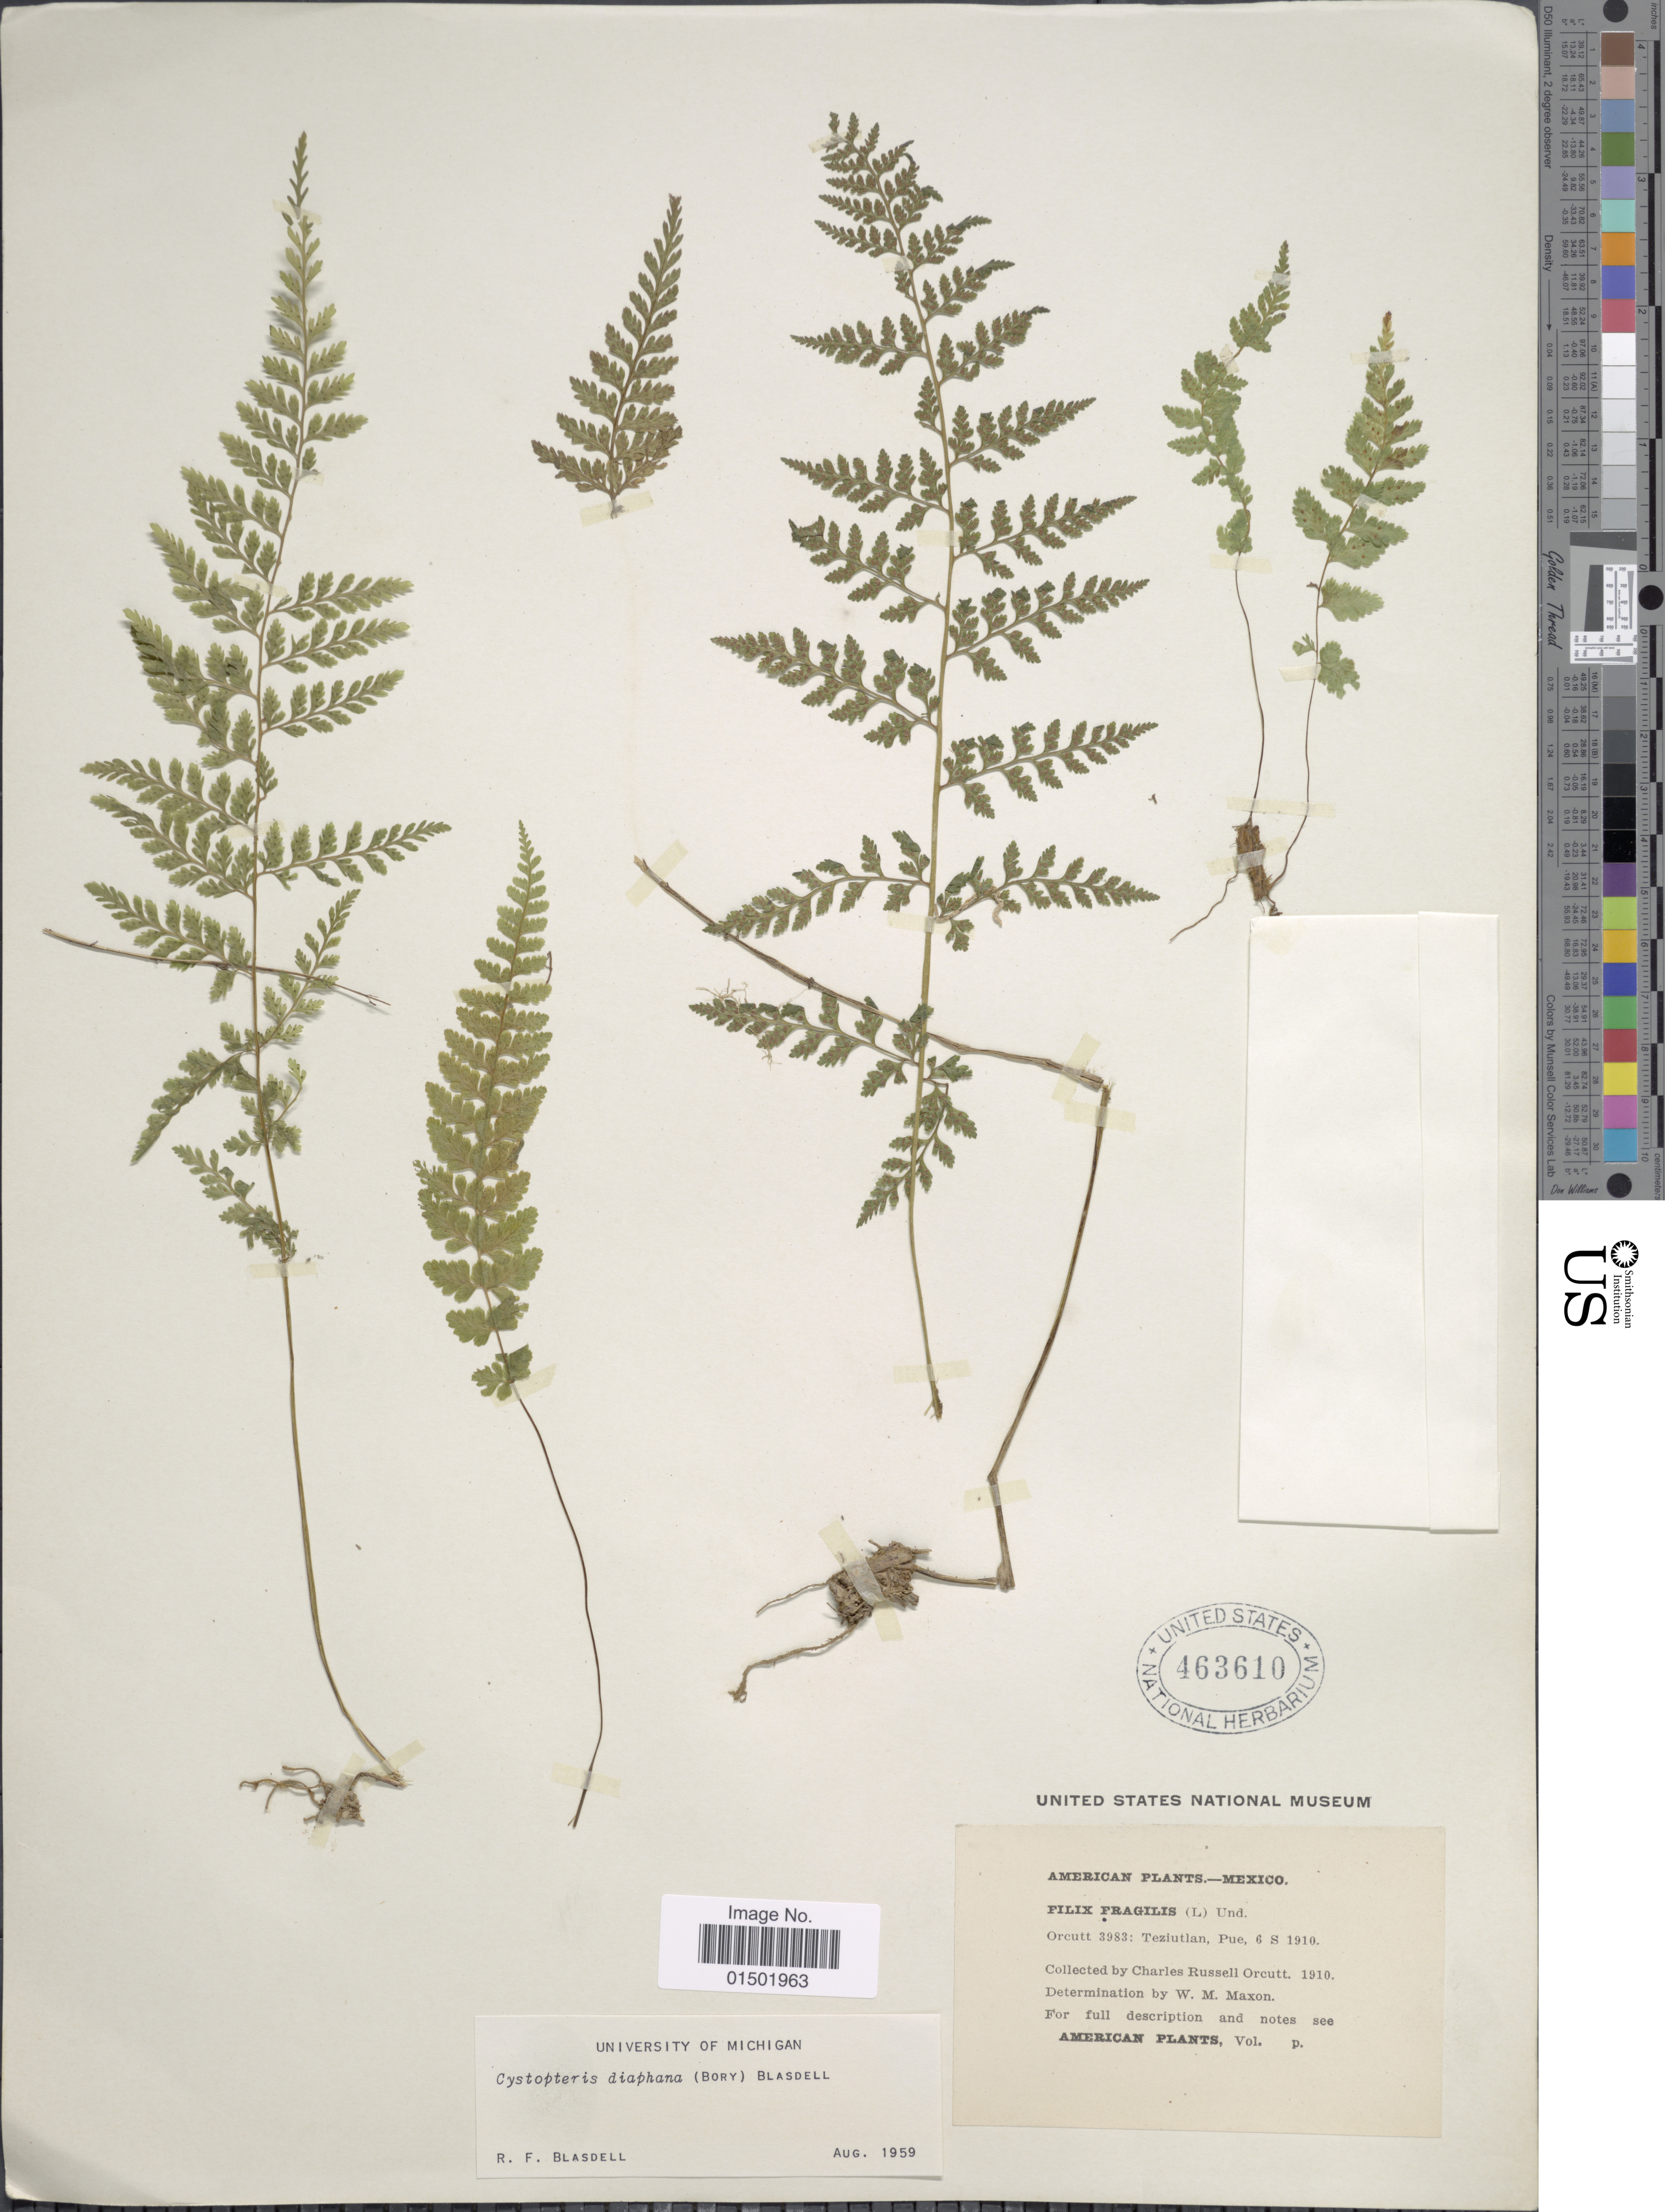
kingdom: Plantae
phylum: Tracheophyta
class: Polypodiopsida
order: Polypodiales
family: Cystopteridaceae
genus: Cystopteris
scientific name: Cystopteris diaphana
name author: (Bory) Blasdell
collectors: C. R. Orcutt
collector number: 3983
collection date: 1910-09-06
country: Mexico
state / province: Puebla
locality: Teziutlan, Pue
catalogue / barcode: US 463610